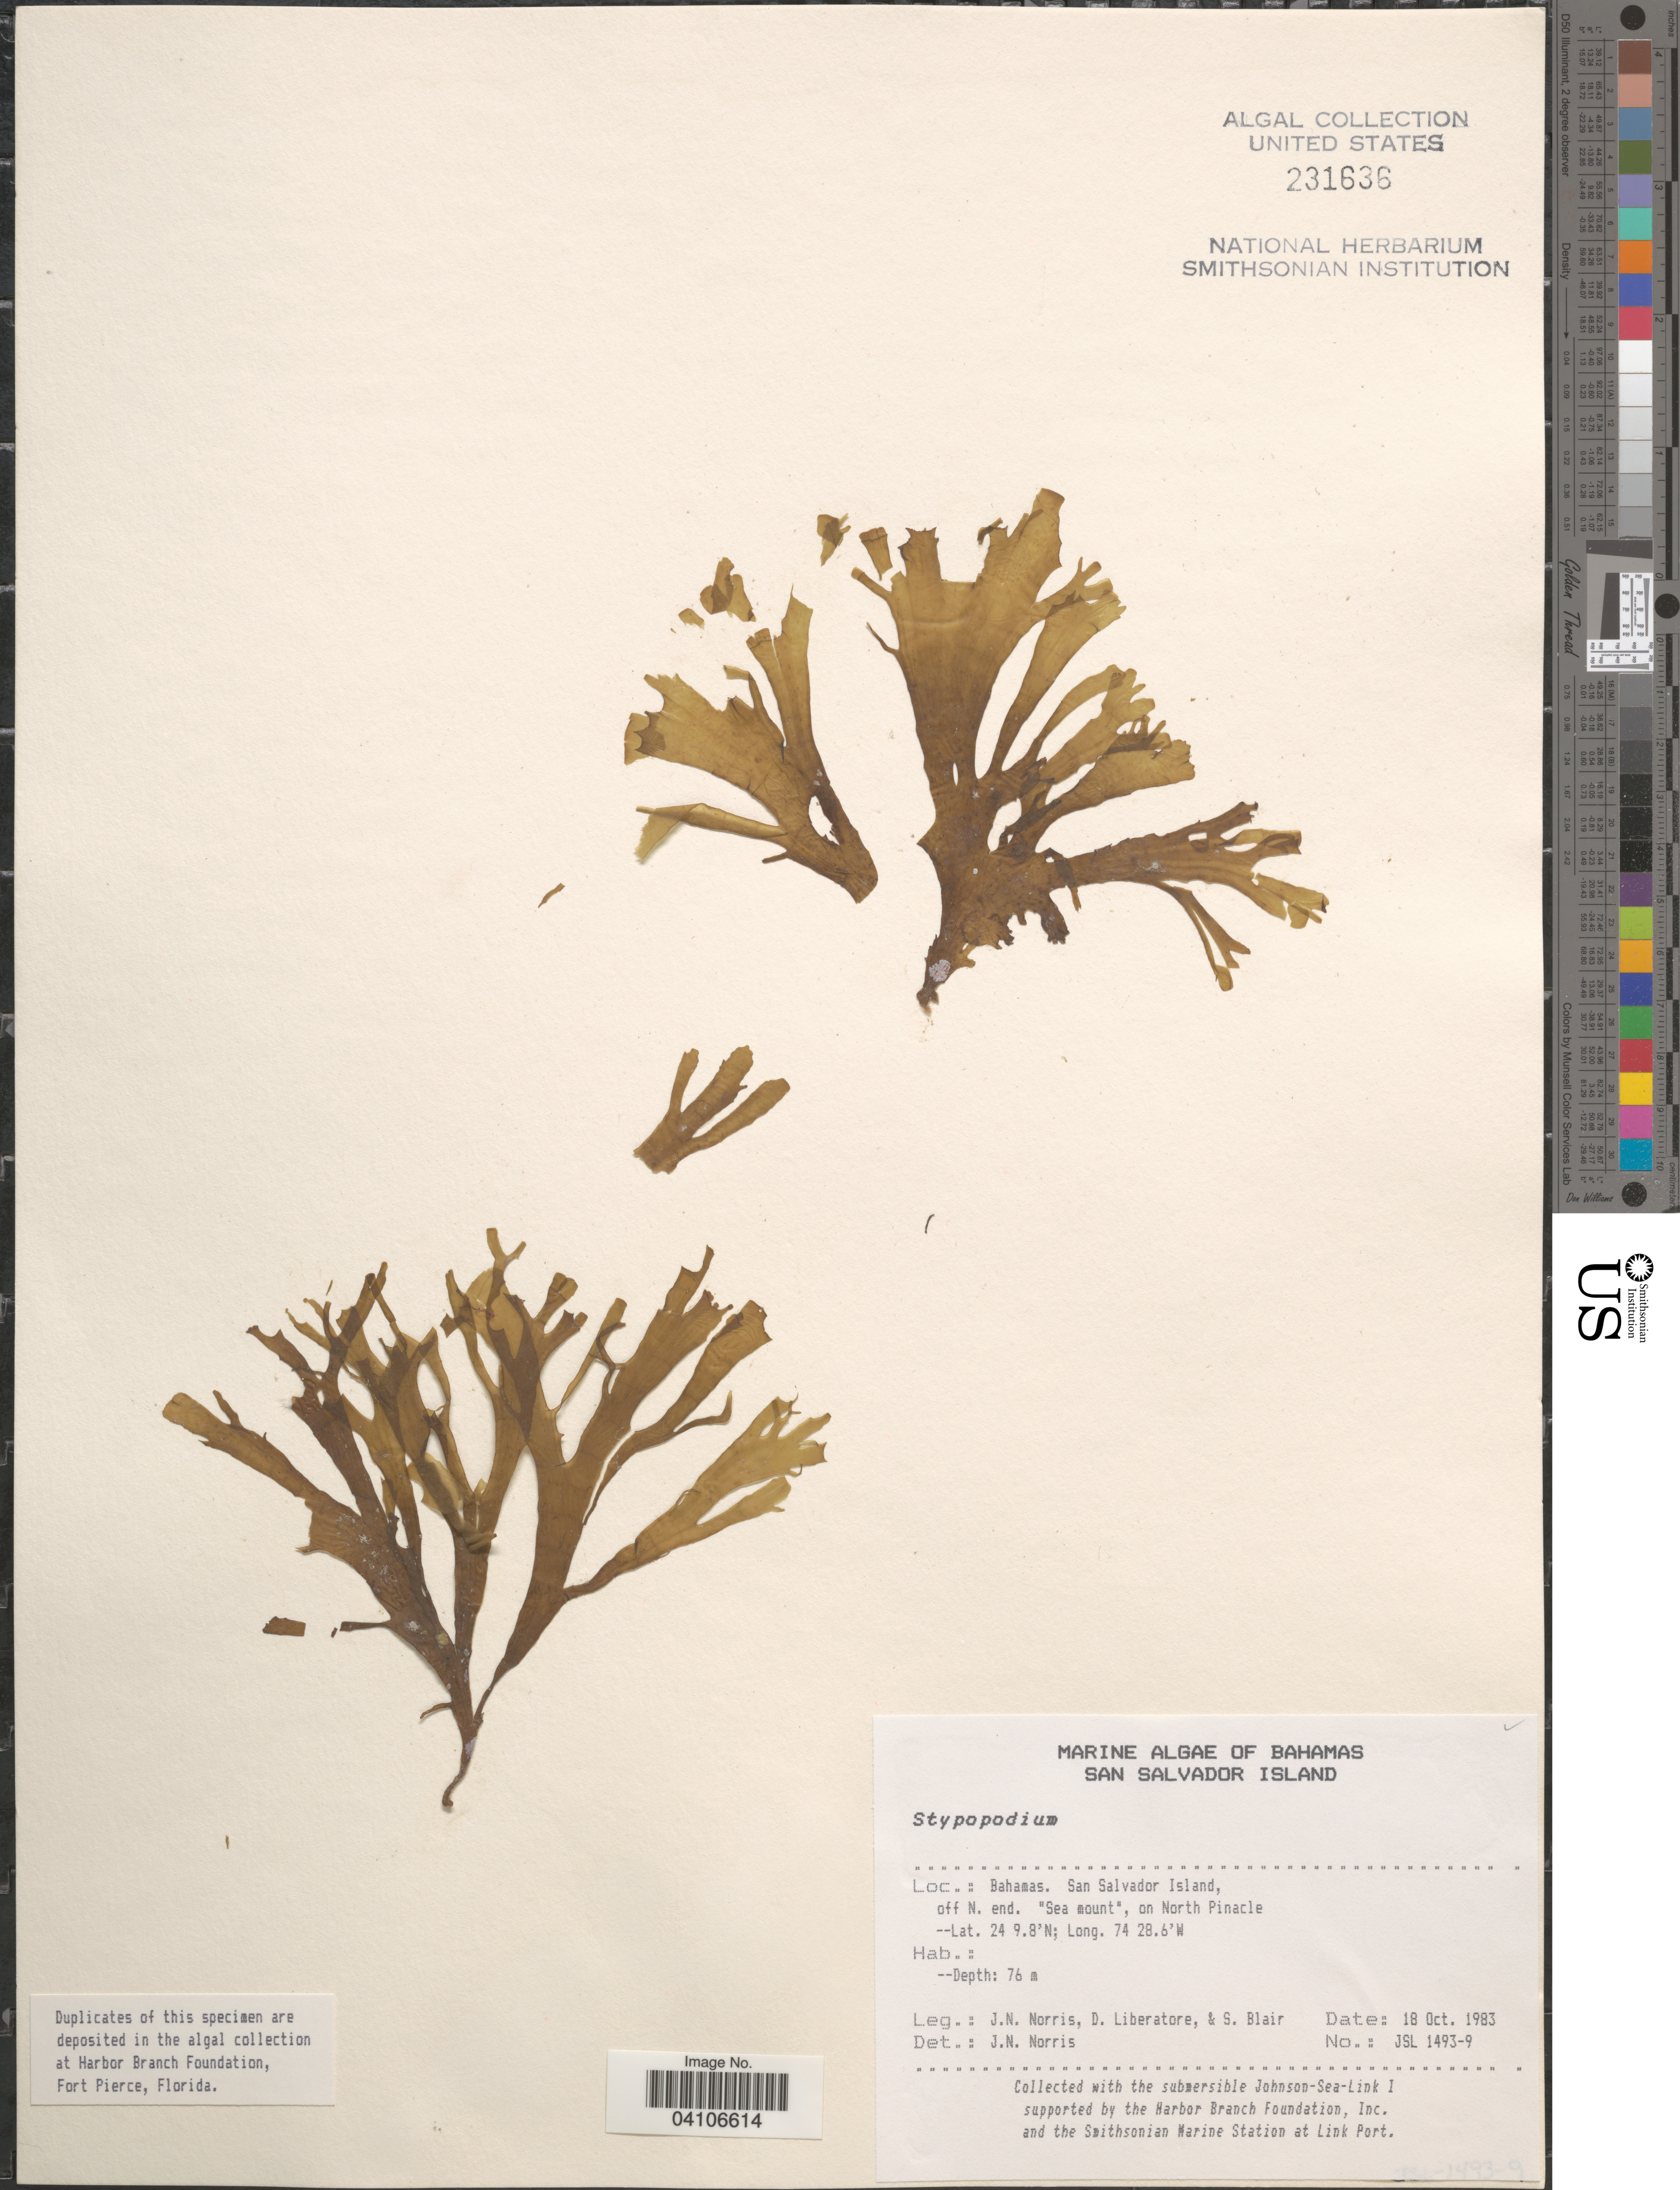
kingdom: Chromista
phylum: Ochrophyta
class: Phaeophyceae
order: Dictyotales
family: Dictyotaceae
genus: Stypopodium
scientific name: Stypopodium sp.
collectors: J. Norris, D. Liberatore & S. M. Blair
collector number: JSL 1493-9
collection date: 1983-10-18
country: Bahamas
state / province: San Salvador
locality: San Salvador Island, off N. end. "Sea mount", on North Pinacle.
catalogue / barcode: US 231636